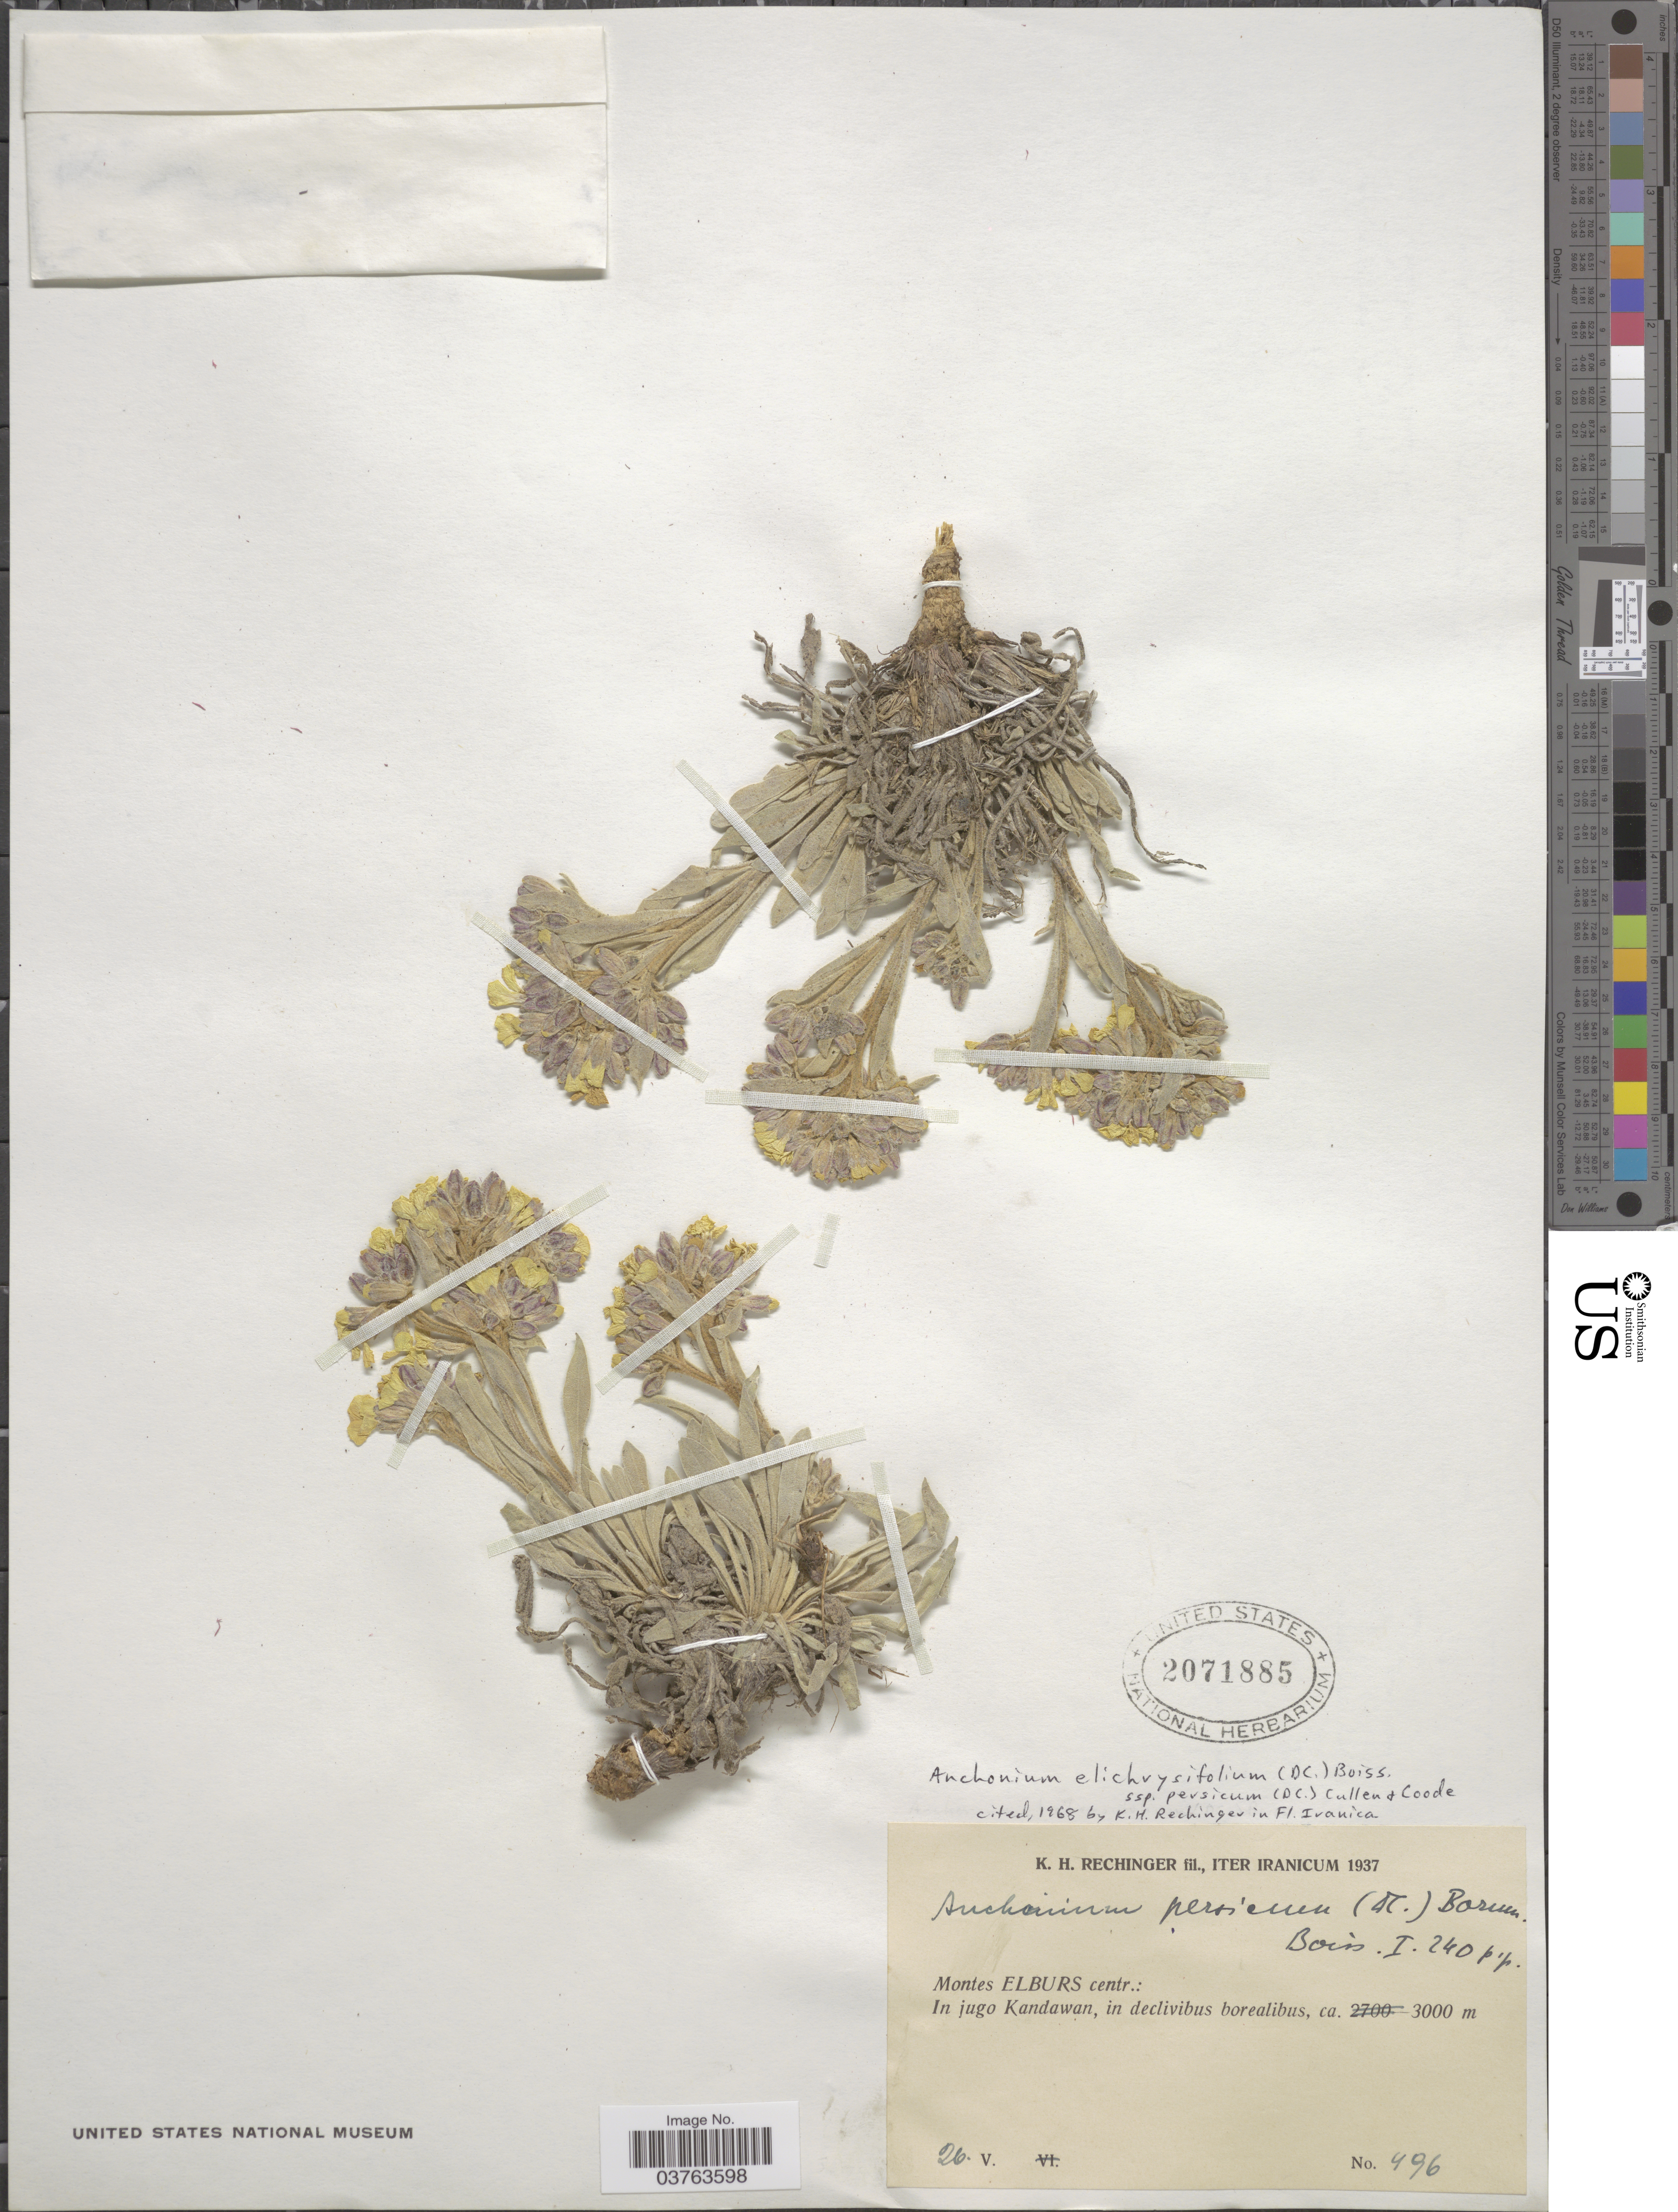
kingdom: Plantae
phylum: Tracheophyta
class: Magnoliopsida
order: Brassicales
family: Brassicaceae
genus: Anchonium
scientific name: Anchonium elichrysifolium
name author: Boiss.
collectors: K. H. Rechinger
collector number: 496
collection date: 1937-05-26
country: Iran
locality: Iter Iranicum. Montes Elburs centr.: In jugo Kandawan.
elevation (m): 3000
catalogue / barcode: US 2071885